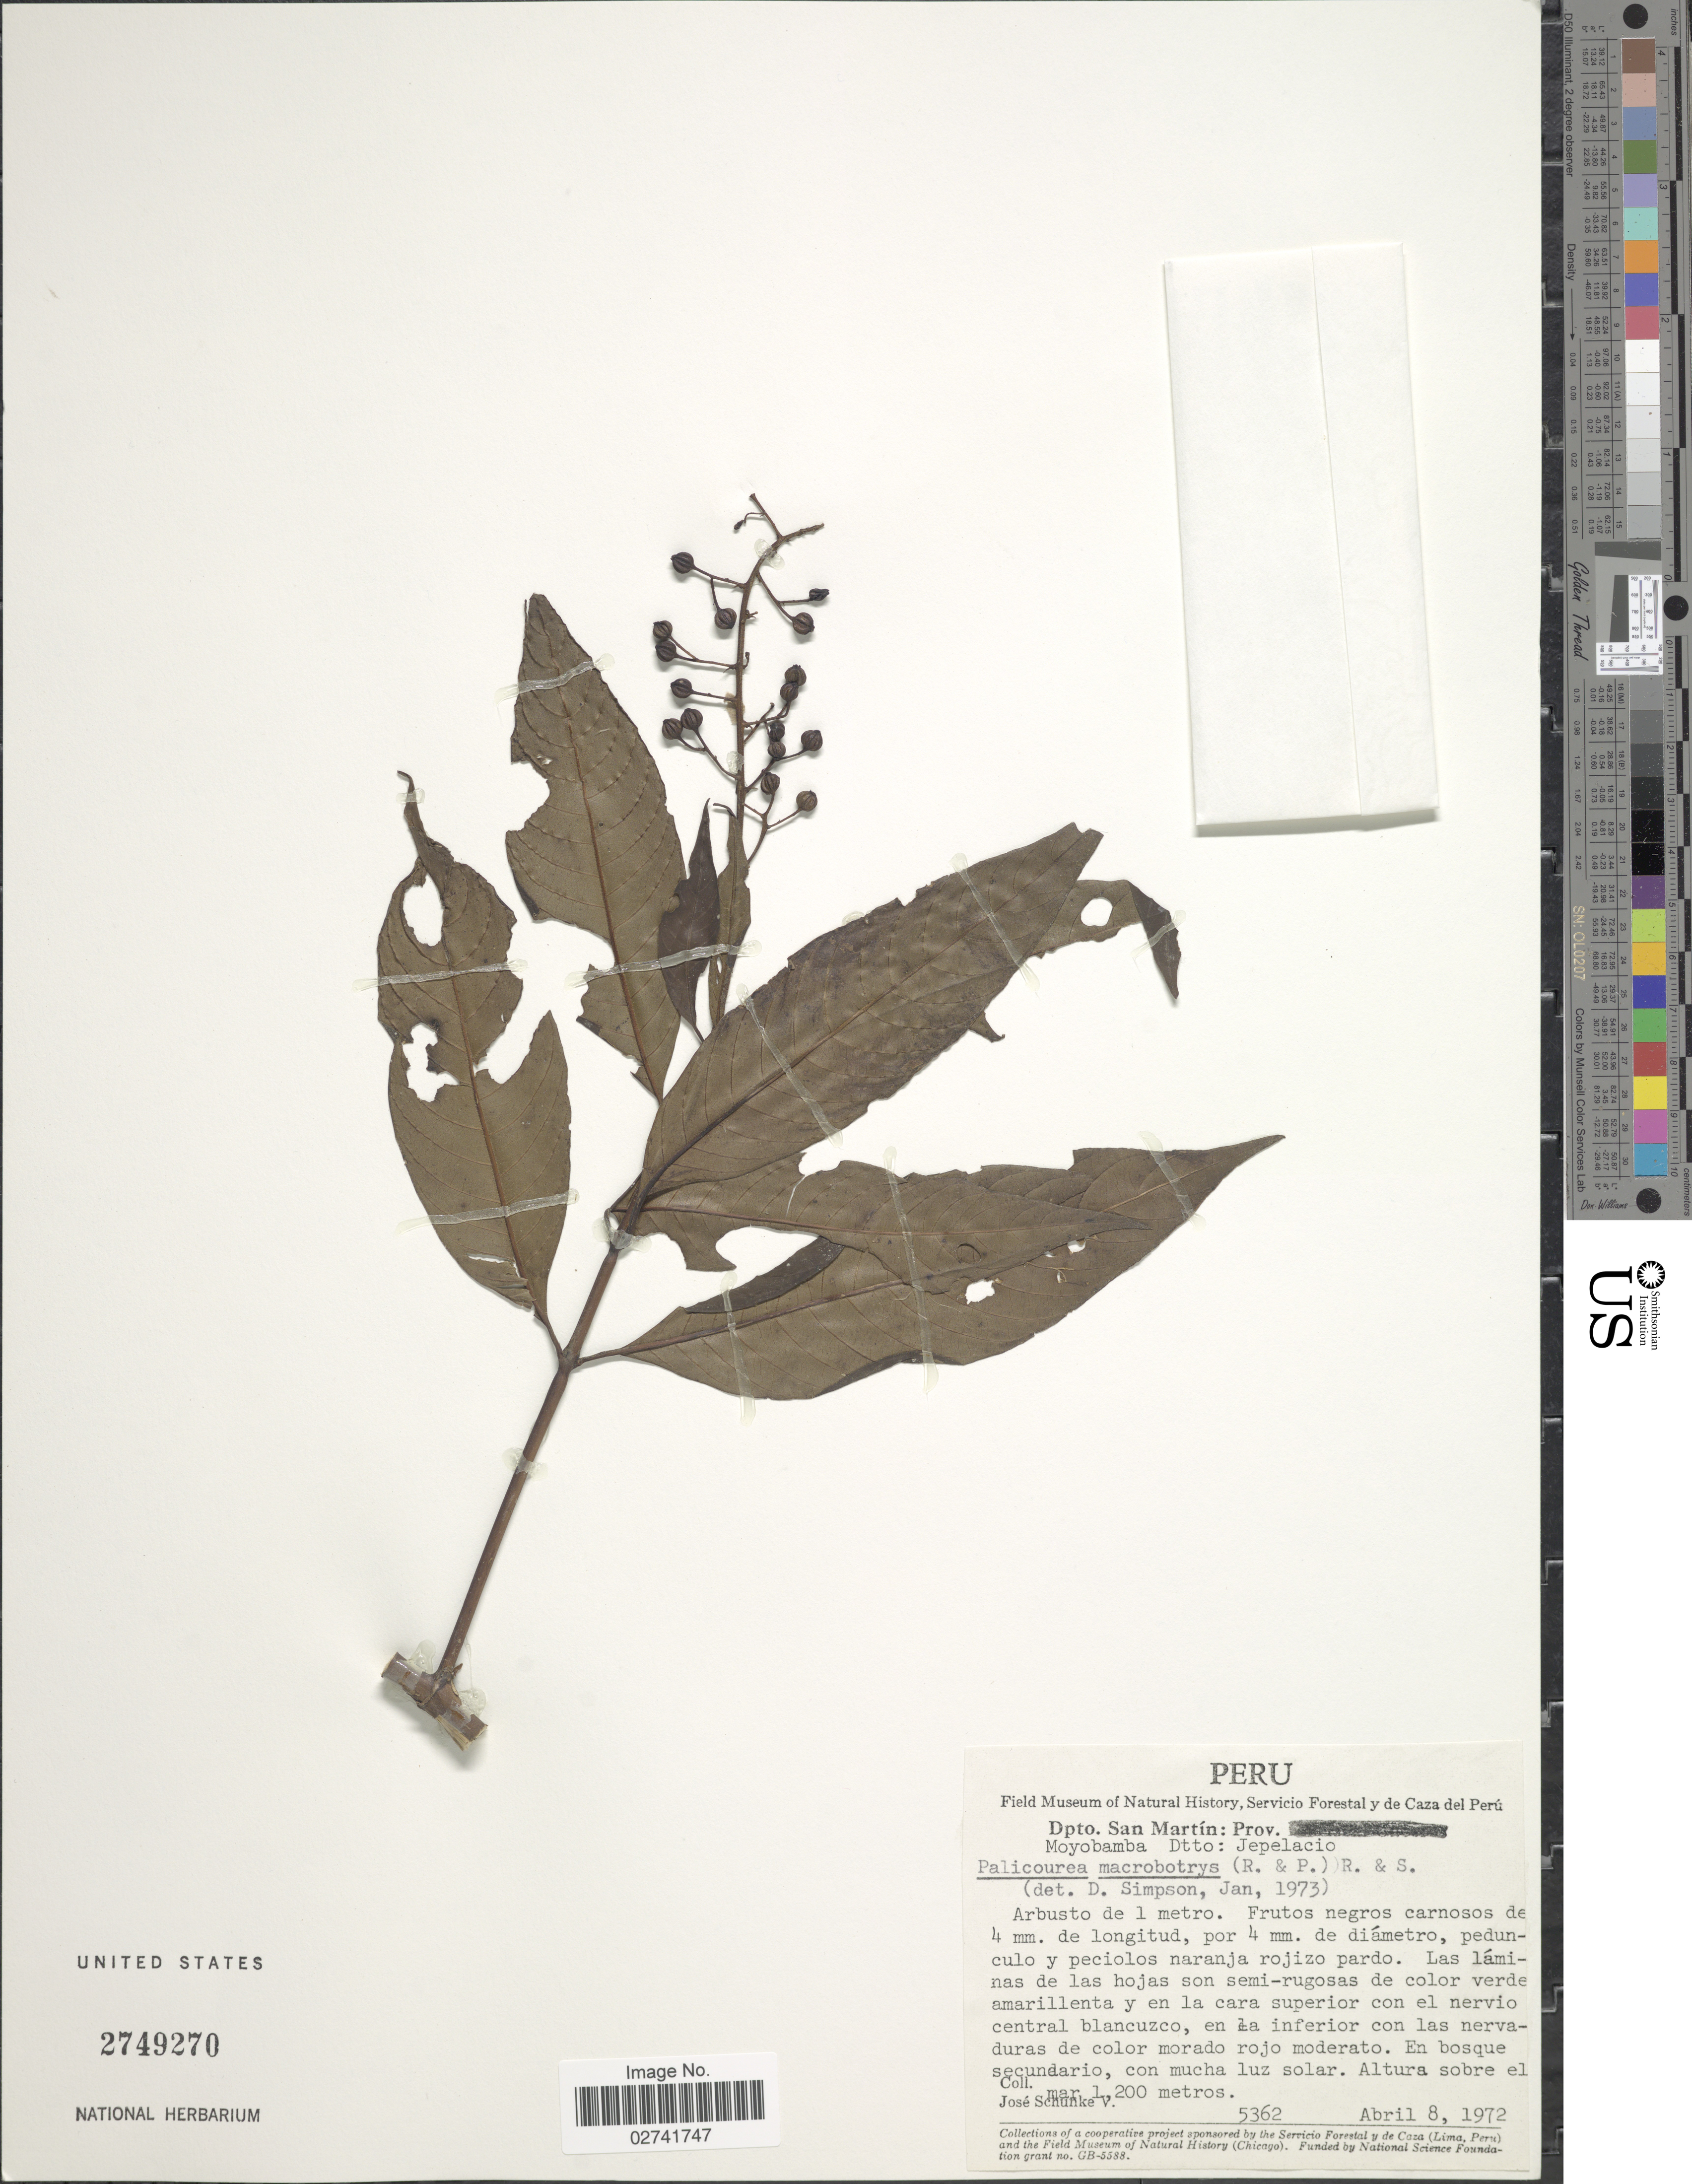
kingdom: Plantae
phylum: Tracheophyta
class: Magnoliopsida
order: Gentianales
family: Rubiaceae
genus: Palicourea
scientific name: Palicourea macrobotrys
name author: (Ruiz & Pav.) Schult.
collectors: J. Schunke Vigo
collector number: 5362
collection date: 1972-04-08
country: Peru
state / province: San Martín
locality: Dpto. San Martin: Prov. Moyobamba Dtto: Jepelacio.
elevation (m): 1200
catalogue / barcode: US 2749270